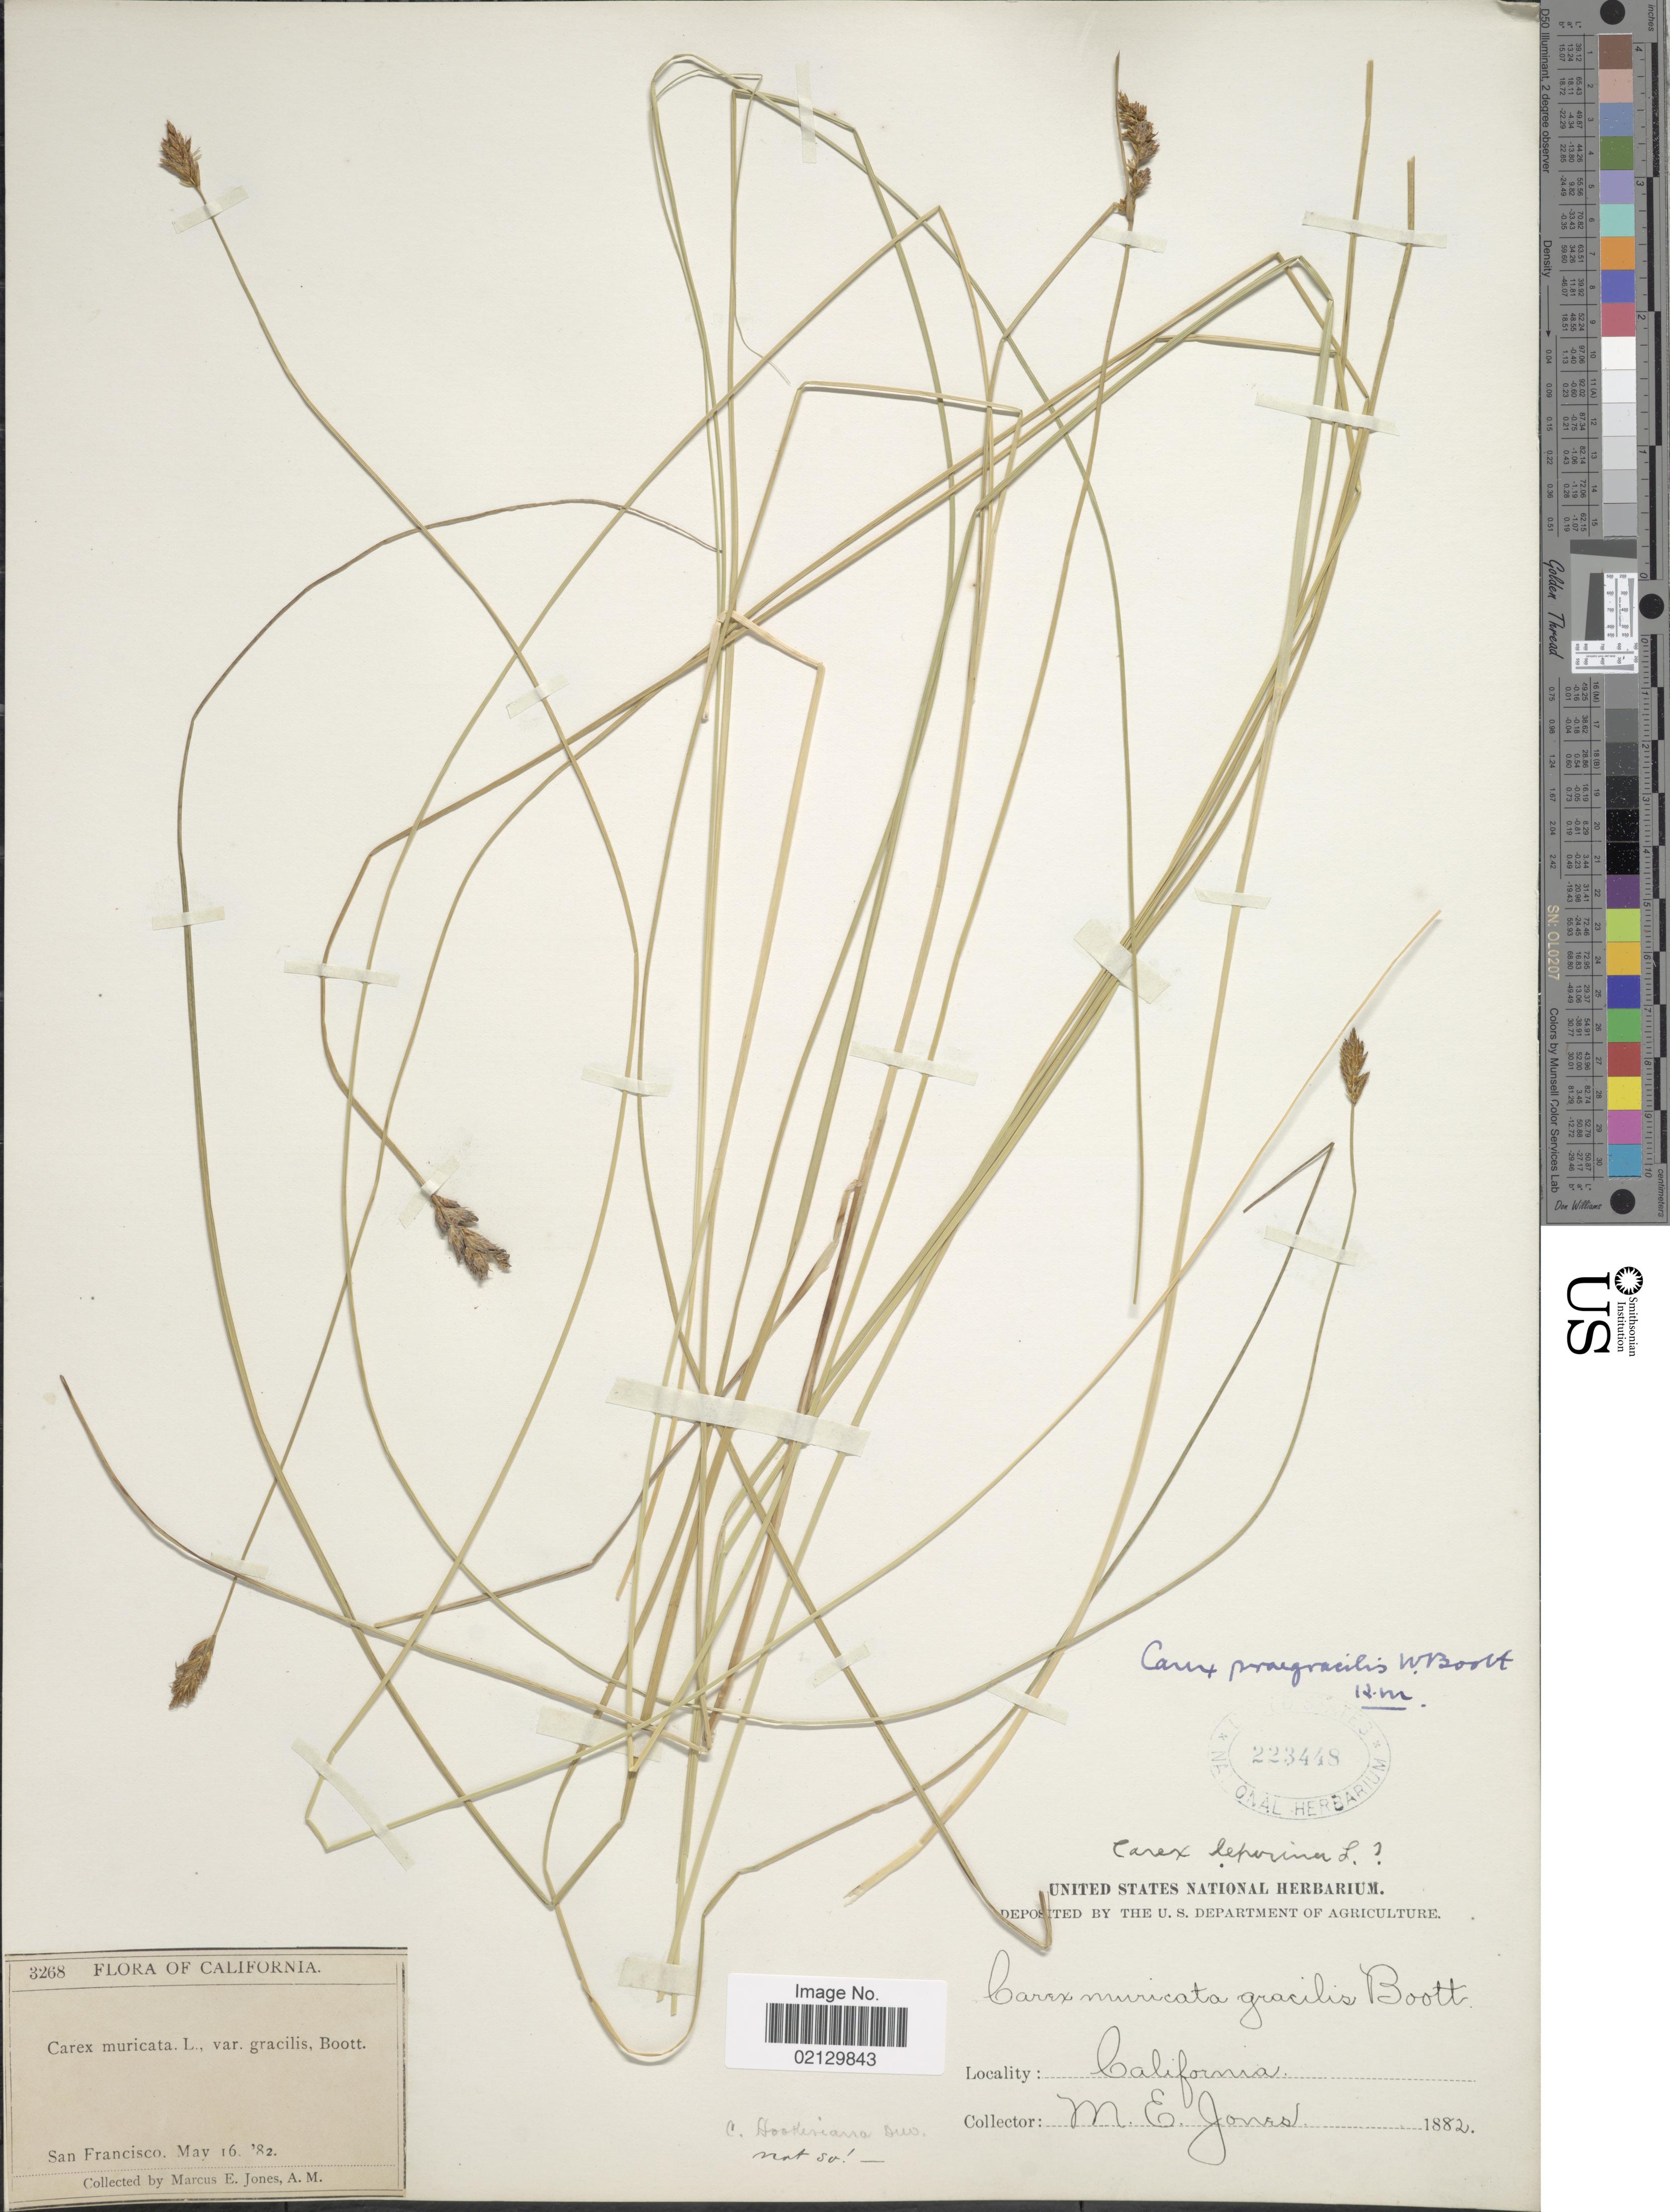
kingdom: Plantae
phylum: Tracheophyta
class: Liliopsida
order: Poales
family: Cyperaceae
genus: Carex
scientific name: Carex praegracilis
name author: W. Boott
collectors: M. E. Jones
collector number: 3268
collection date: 1882-05-16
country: United States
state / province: California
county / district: San Francisco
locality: San Francisco.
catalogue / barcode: US 223448